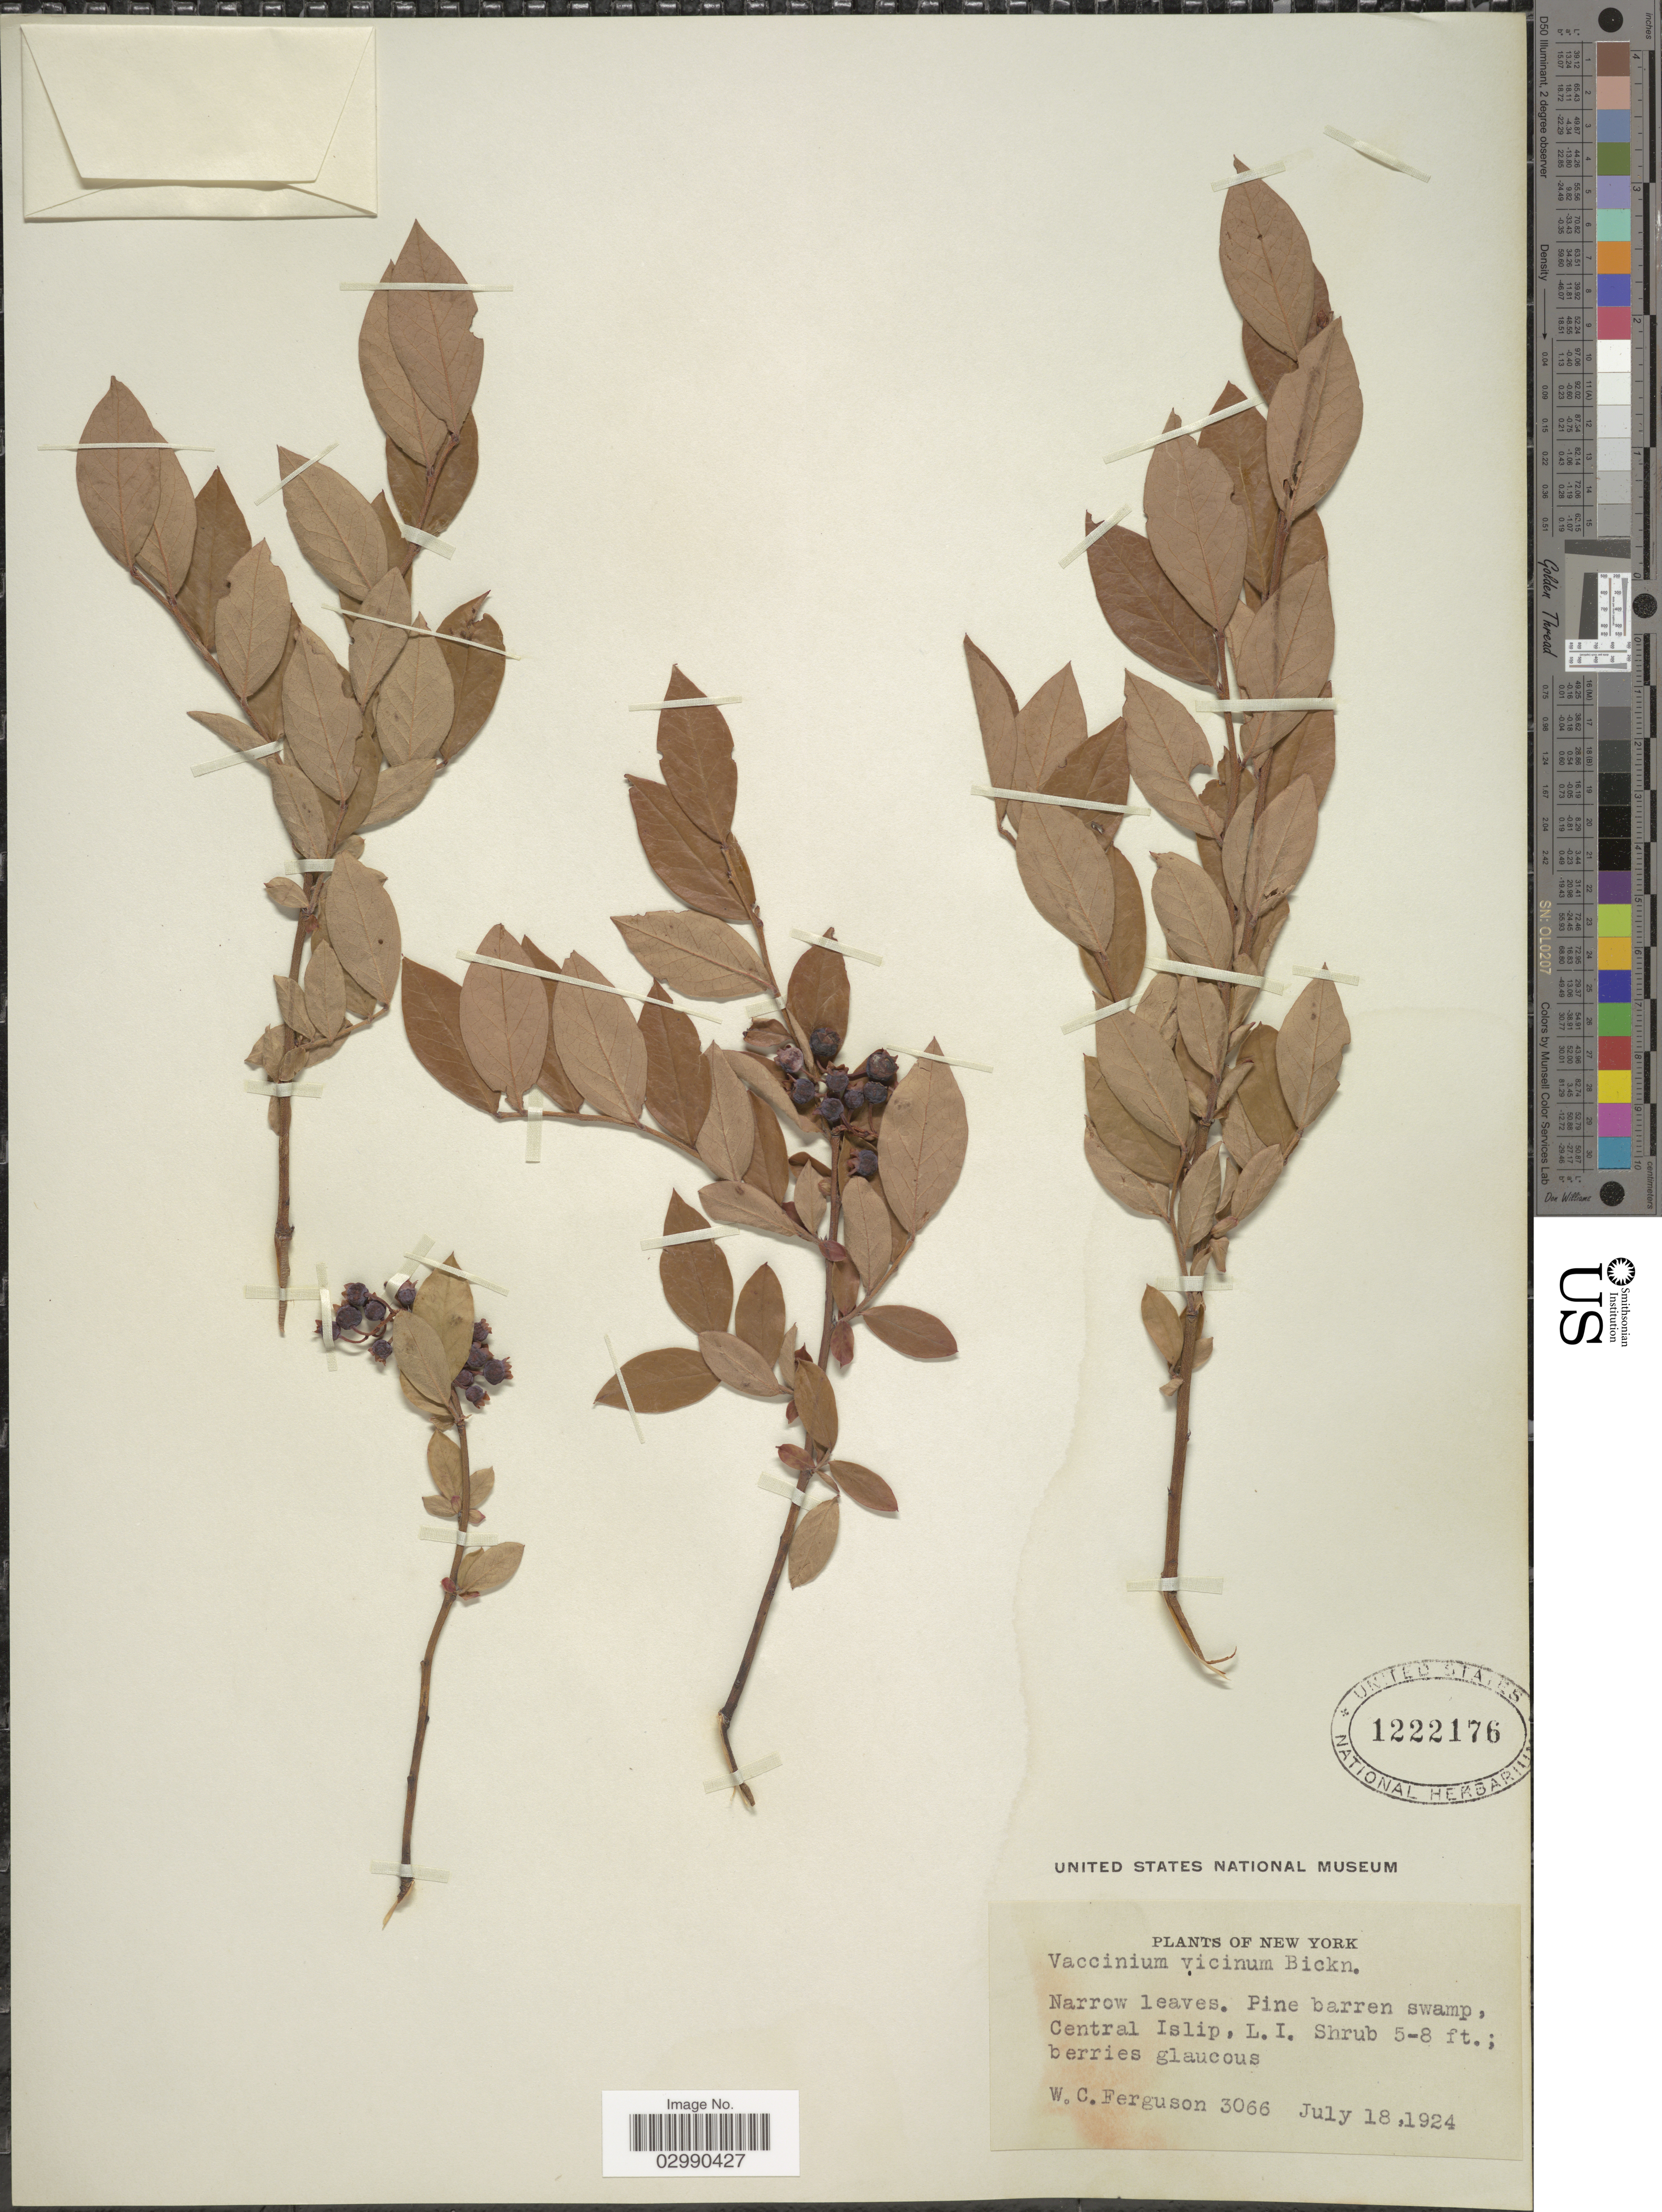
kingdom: Plantae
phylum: Tracheophyta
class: Magnoliopsida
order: Ericales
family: Ericaceae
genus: Vaccinium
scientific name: Vaccinium vicinum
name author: E.P. Bicknell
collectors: W. Ferguson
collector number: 3066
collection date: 1924-07-18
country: United States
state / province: New York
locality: Central Islip, L.I.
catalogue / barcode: US 1222176